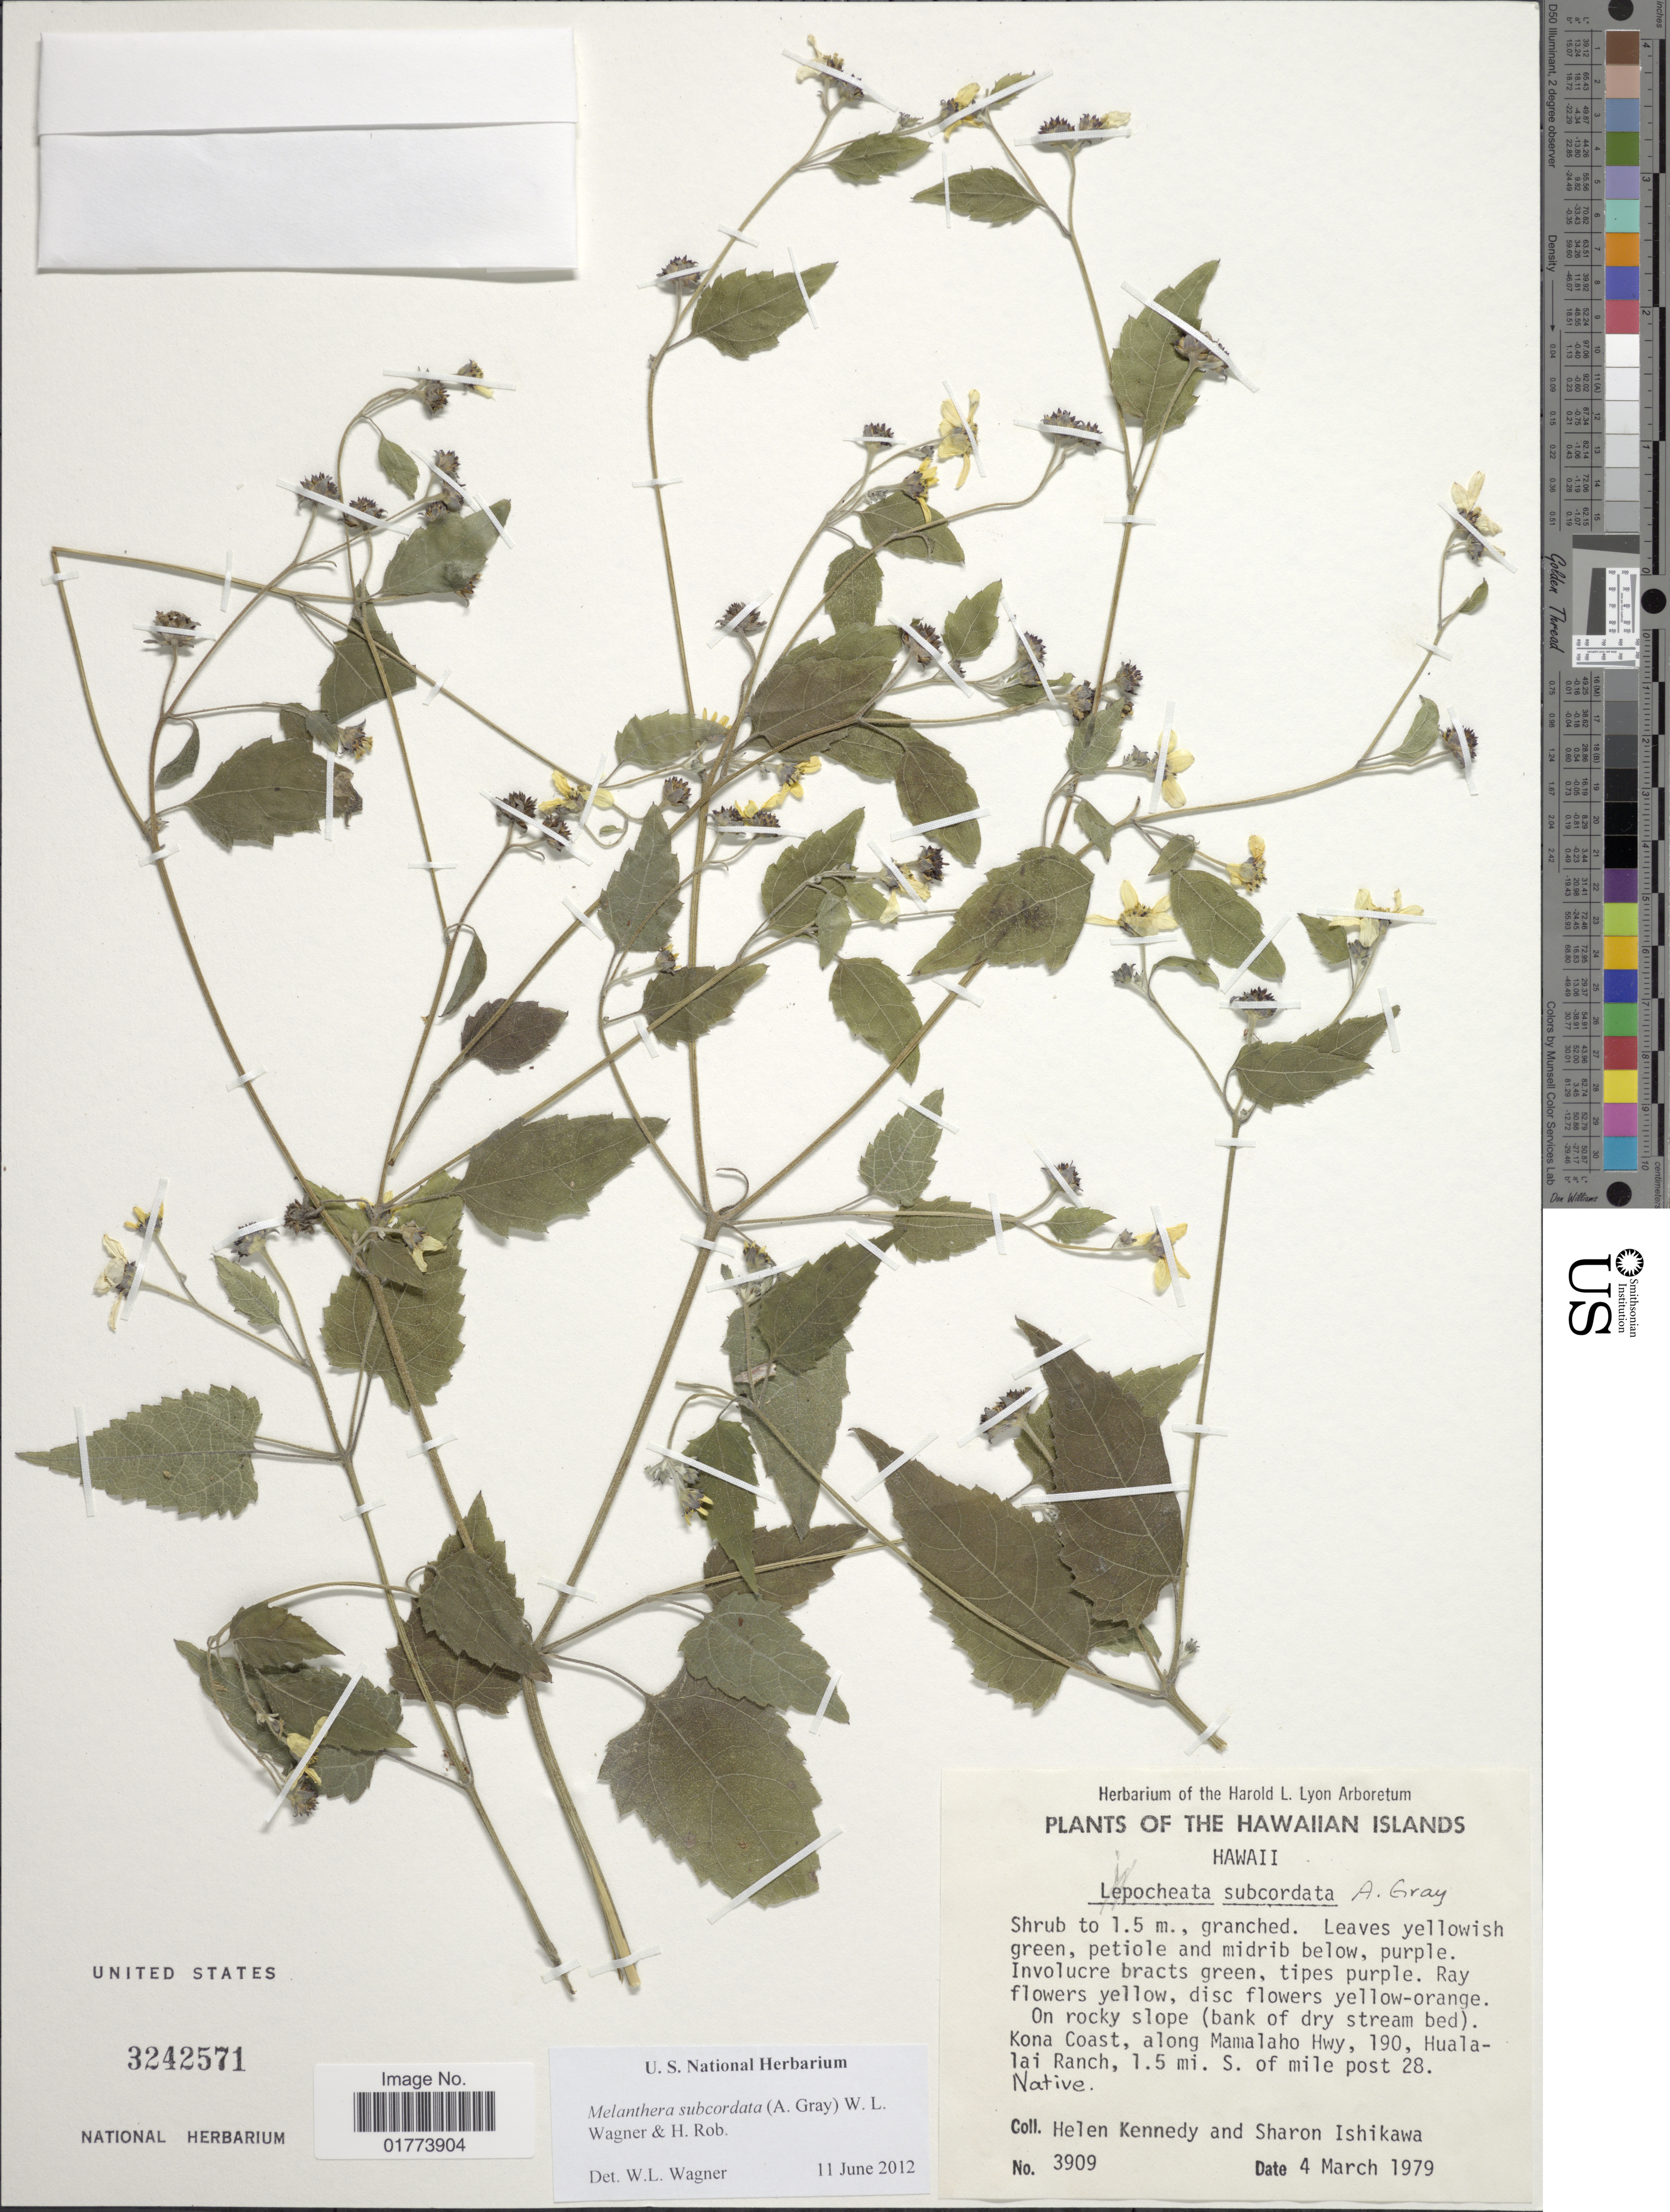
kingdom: Plantae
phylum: Tracheophyta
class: Magnoliopsida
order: Asterales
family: Asteraceae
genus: Wollastonia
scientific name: Wollastonia subcordata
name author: (A. Gray) Orchard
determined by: Wagner, W. L., (BOT), Smithsonian Institution - National Museum of Natural History (UNITED STATES)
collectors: H. Kennedy & S. Ishikawa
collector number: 3909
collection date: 1979-03-04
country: United States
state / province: Hawaii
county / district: Hawaii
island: Hawaii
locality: Hawaiian Islands, Kona Coast, along Mamalaho Hwy, 190, Hualalai Ranch, 1.5 mi. S. of mile post 28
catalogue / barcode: US 3242571